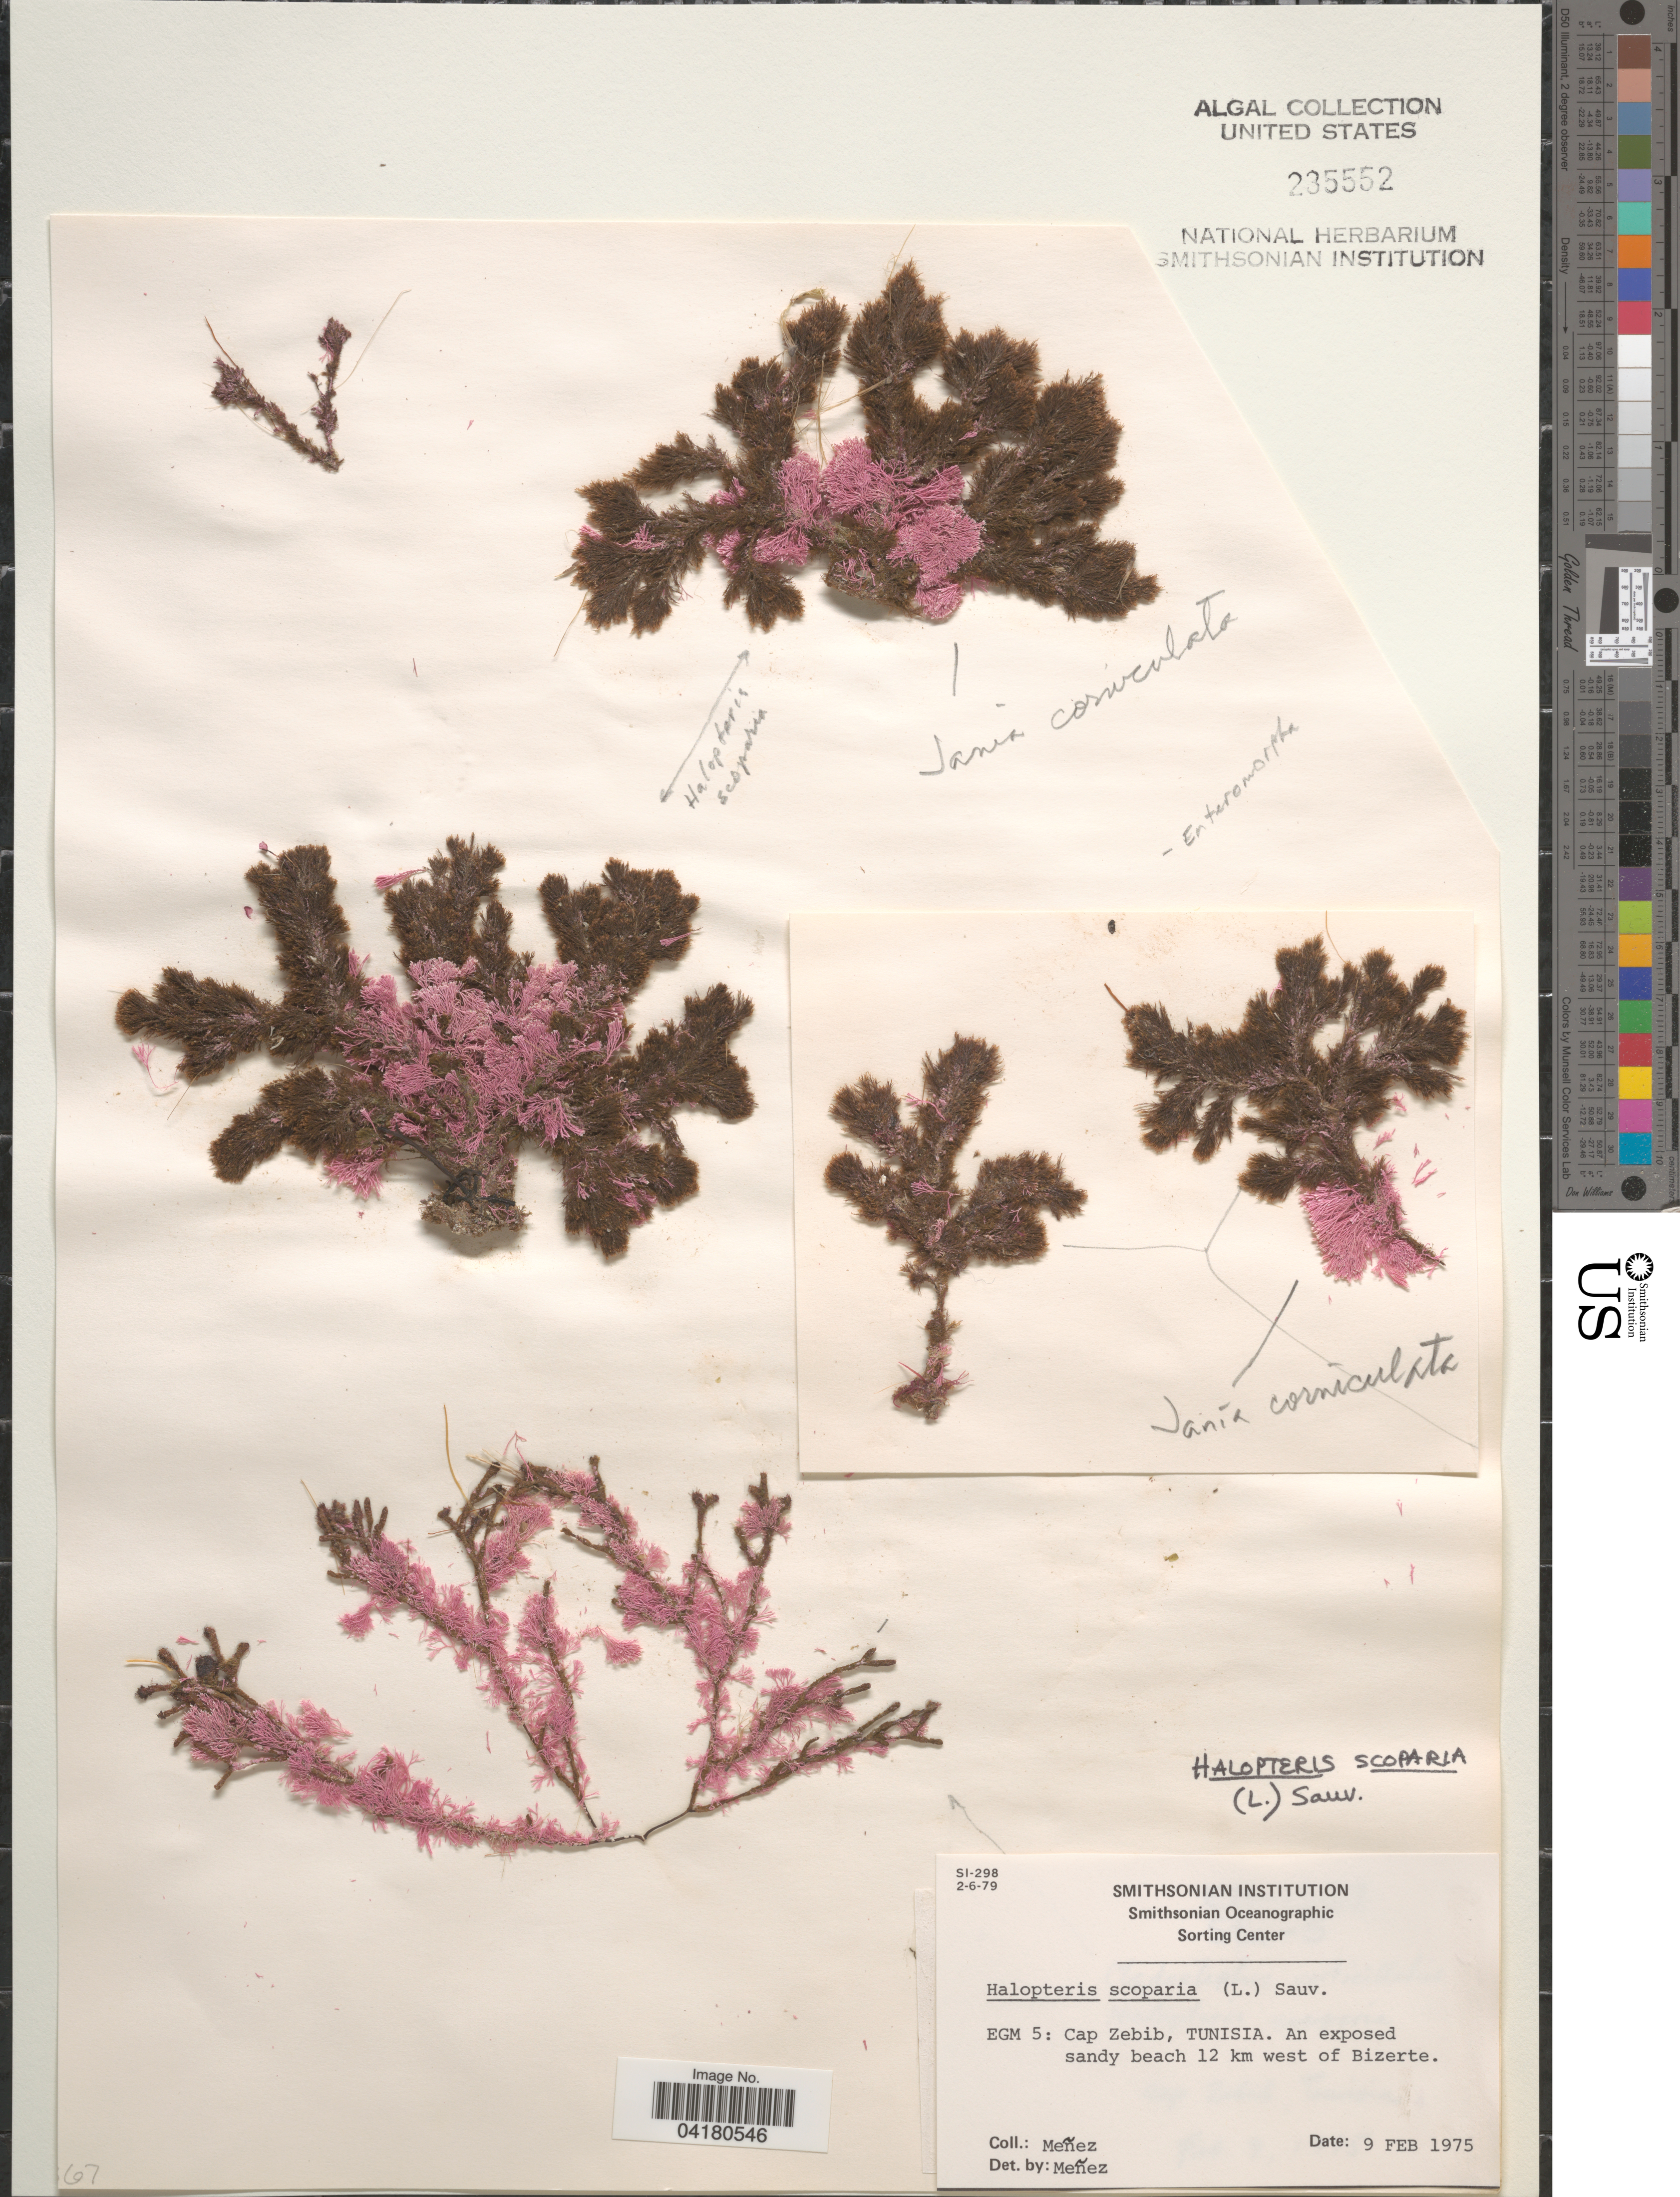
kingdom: Chromista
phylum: Ochrophyta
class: Phaeophyceae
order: Sphacelariales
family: Stypocaulaceae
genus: Halopteris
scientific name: Halopteris scoparia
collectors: Menez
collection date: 1975-02-09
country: Tunisia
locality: EGM 5: Cap Zebib, Tunisia. An exposed sandy beach 12 km west of Bizerte.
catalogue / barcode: US 235552